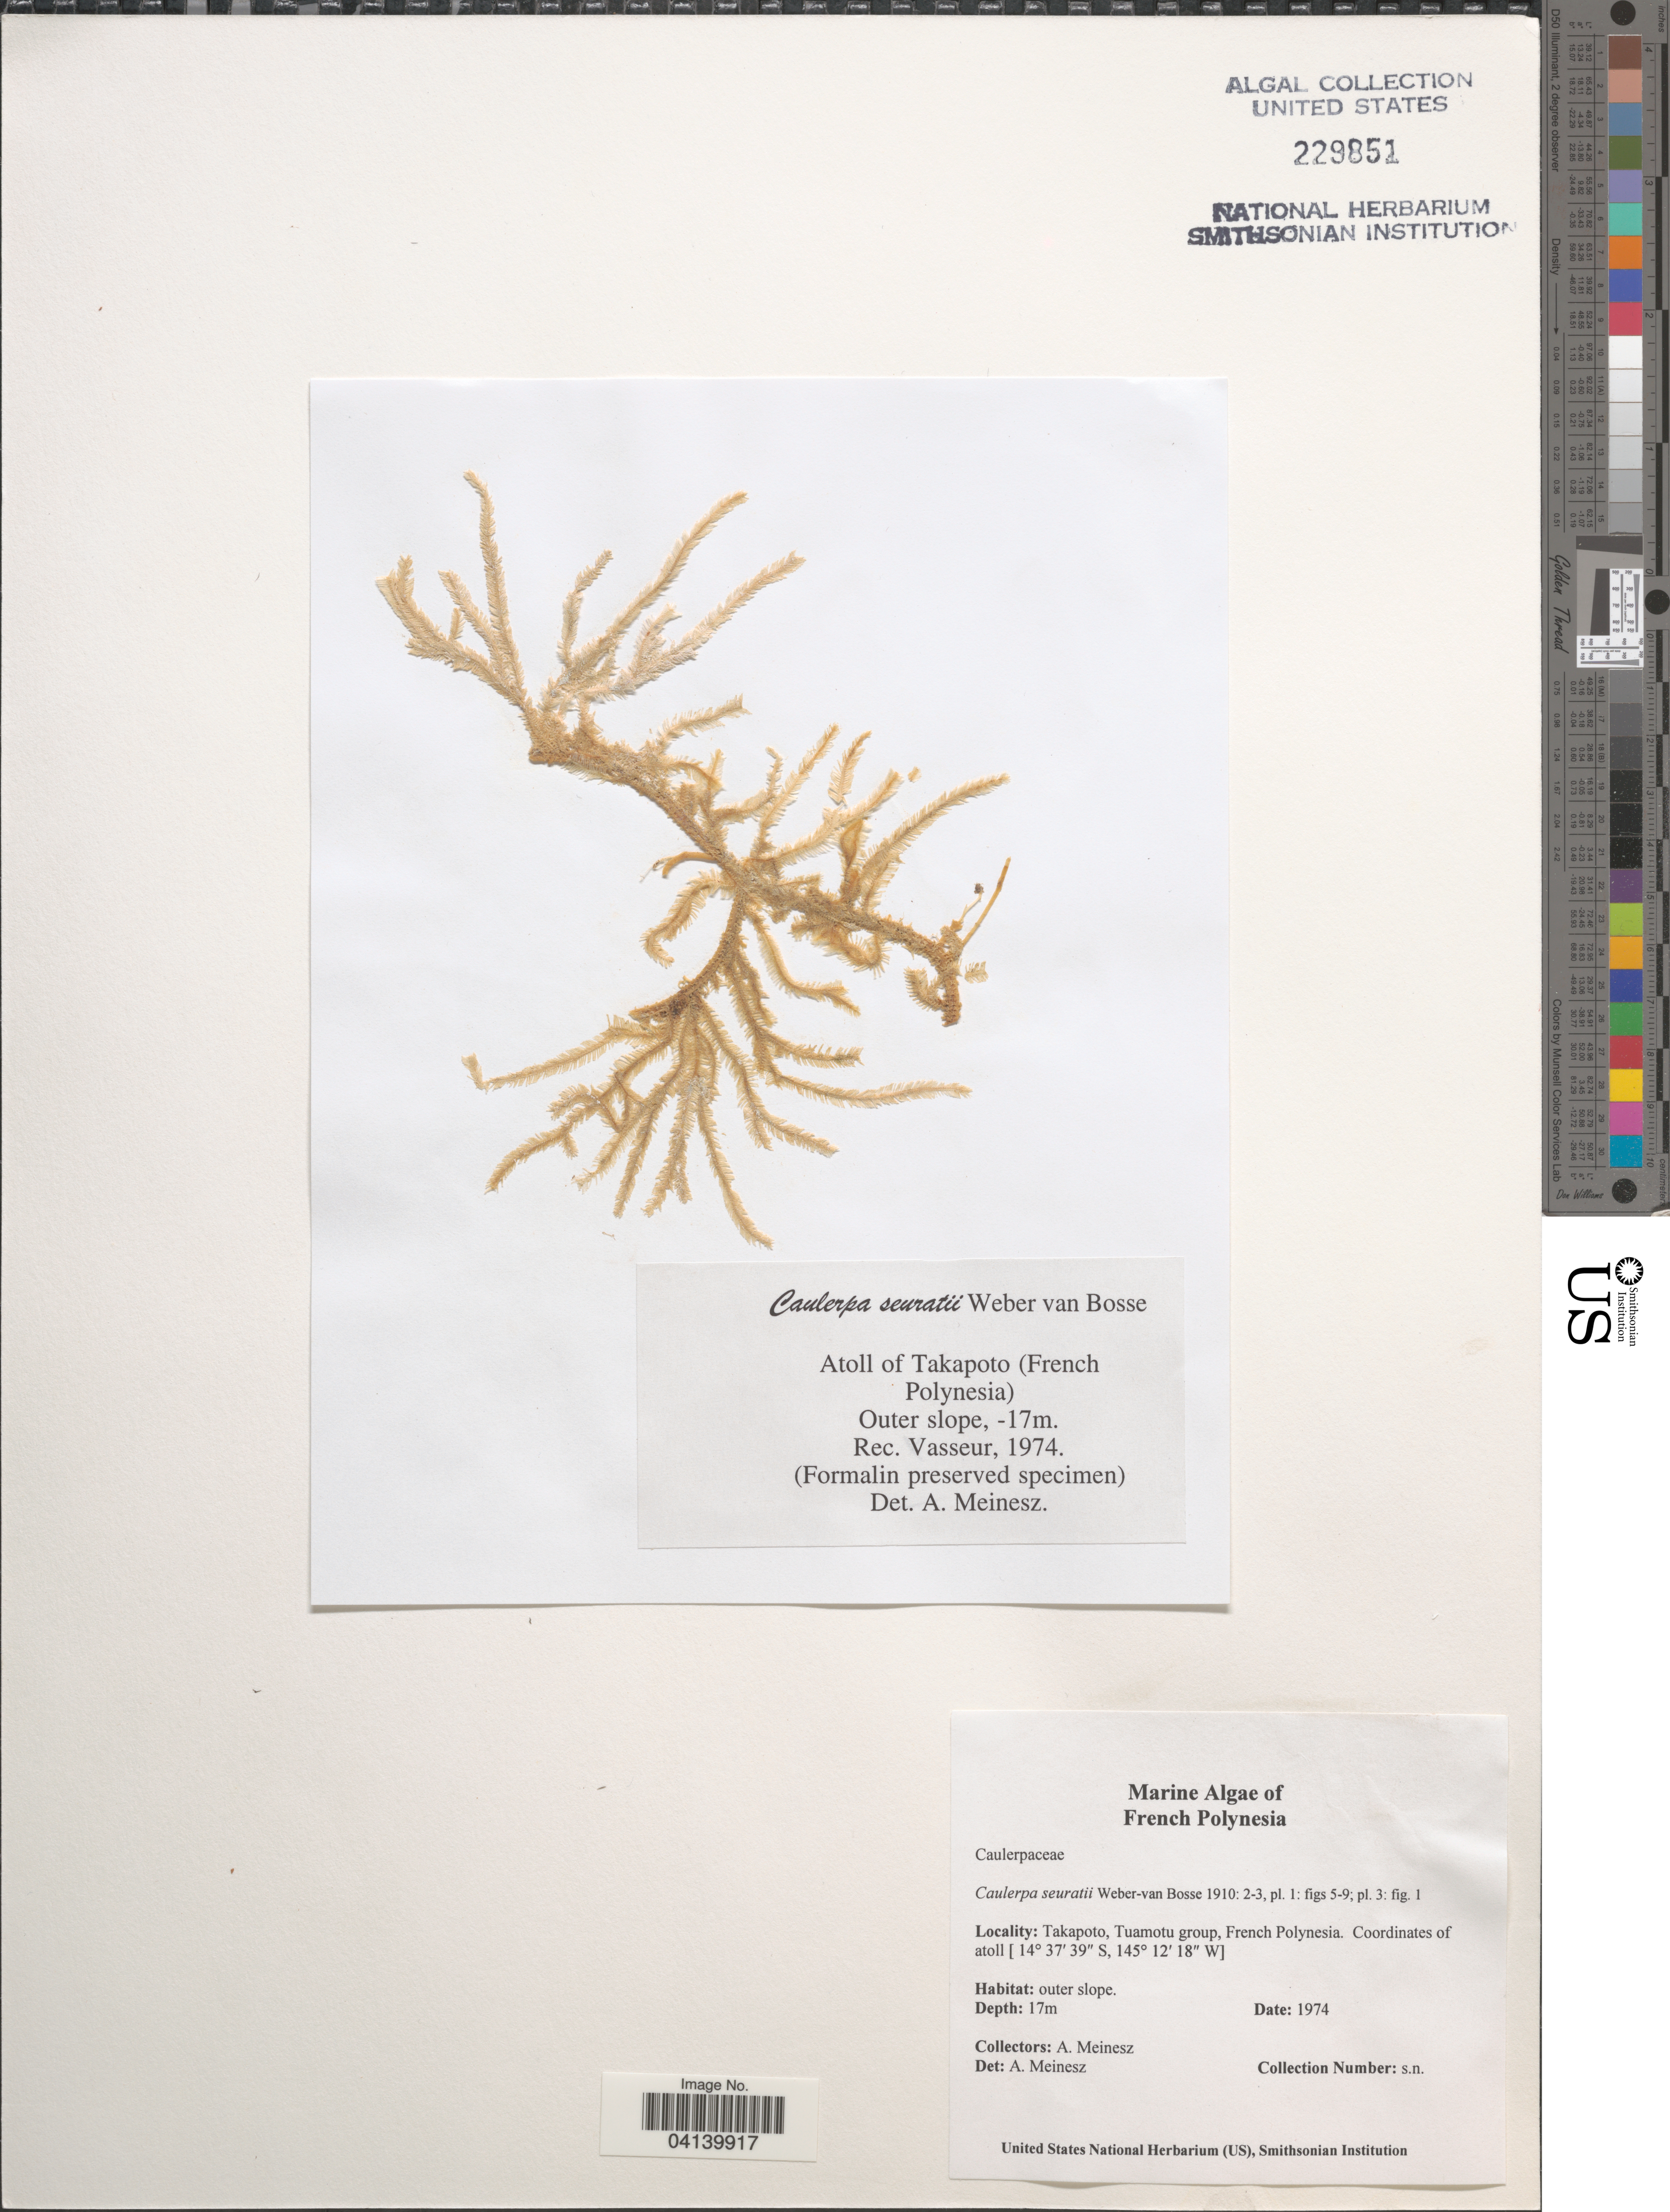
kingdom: Plantae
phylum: Chlorophyta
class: Ulvophyceae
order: Bryopsidales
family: Caulerpaceae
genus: Caulerpa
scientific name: Caulerpa seuratii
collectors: A. Meinesz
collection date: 1974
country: French Polynesia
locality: Tokapoto, Tuamotu group.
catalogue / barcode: US 229851